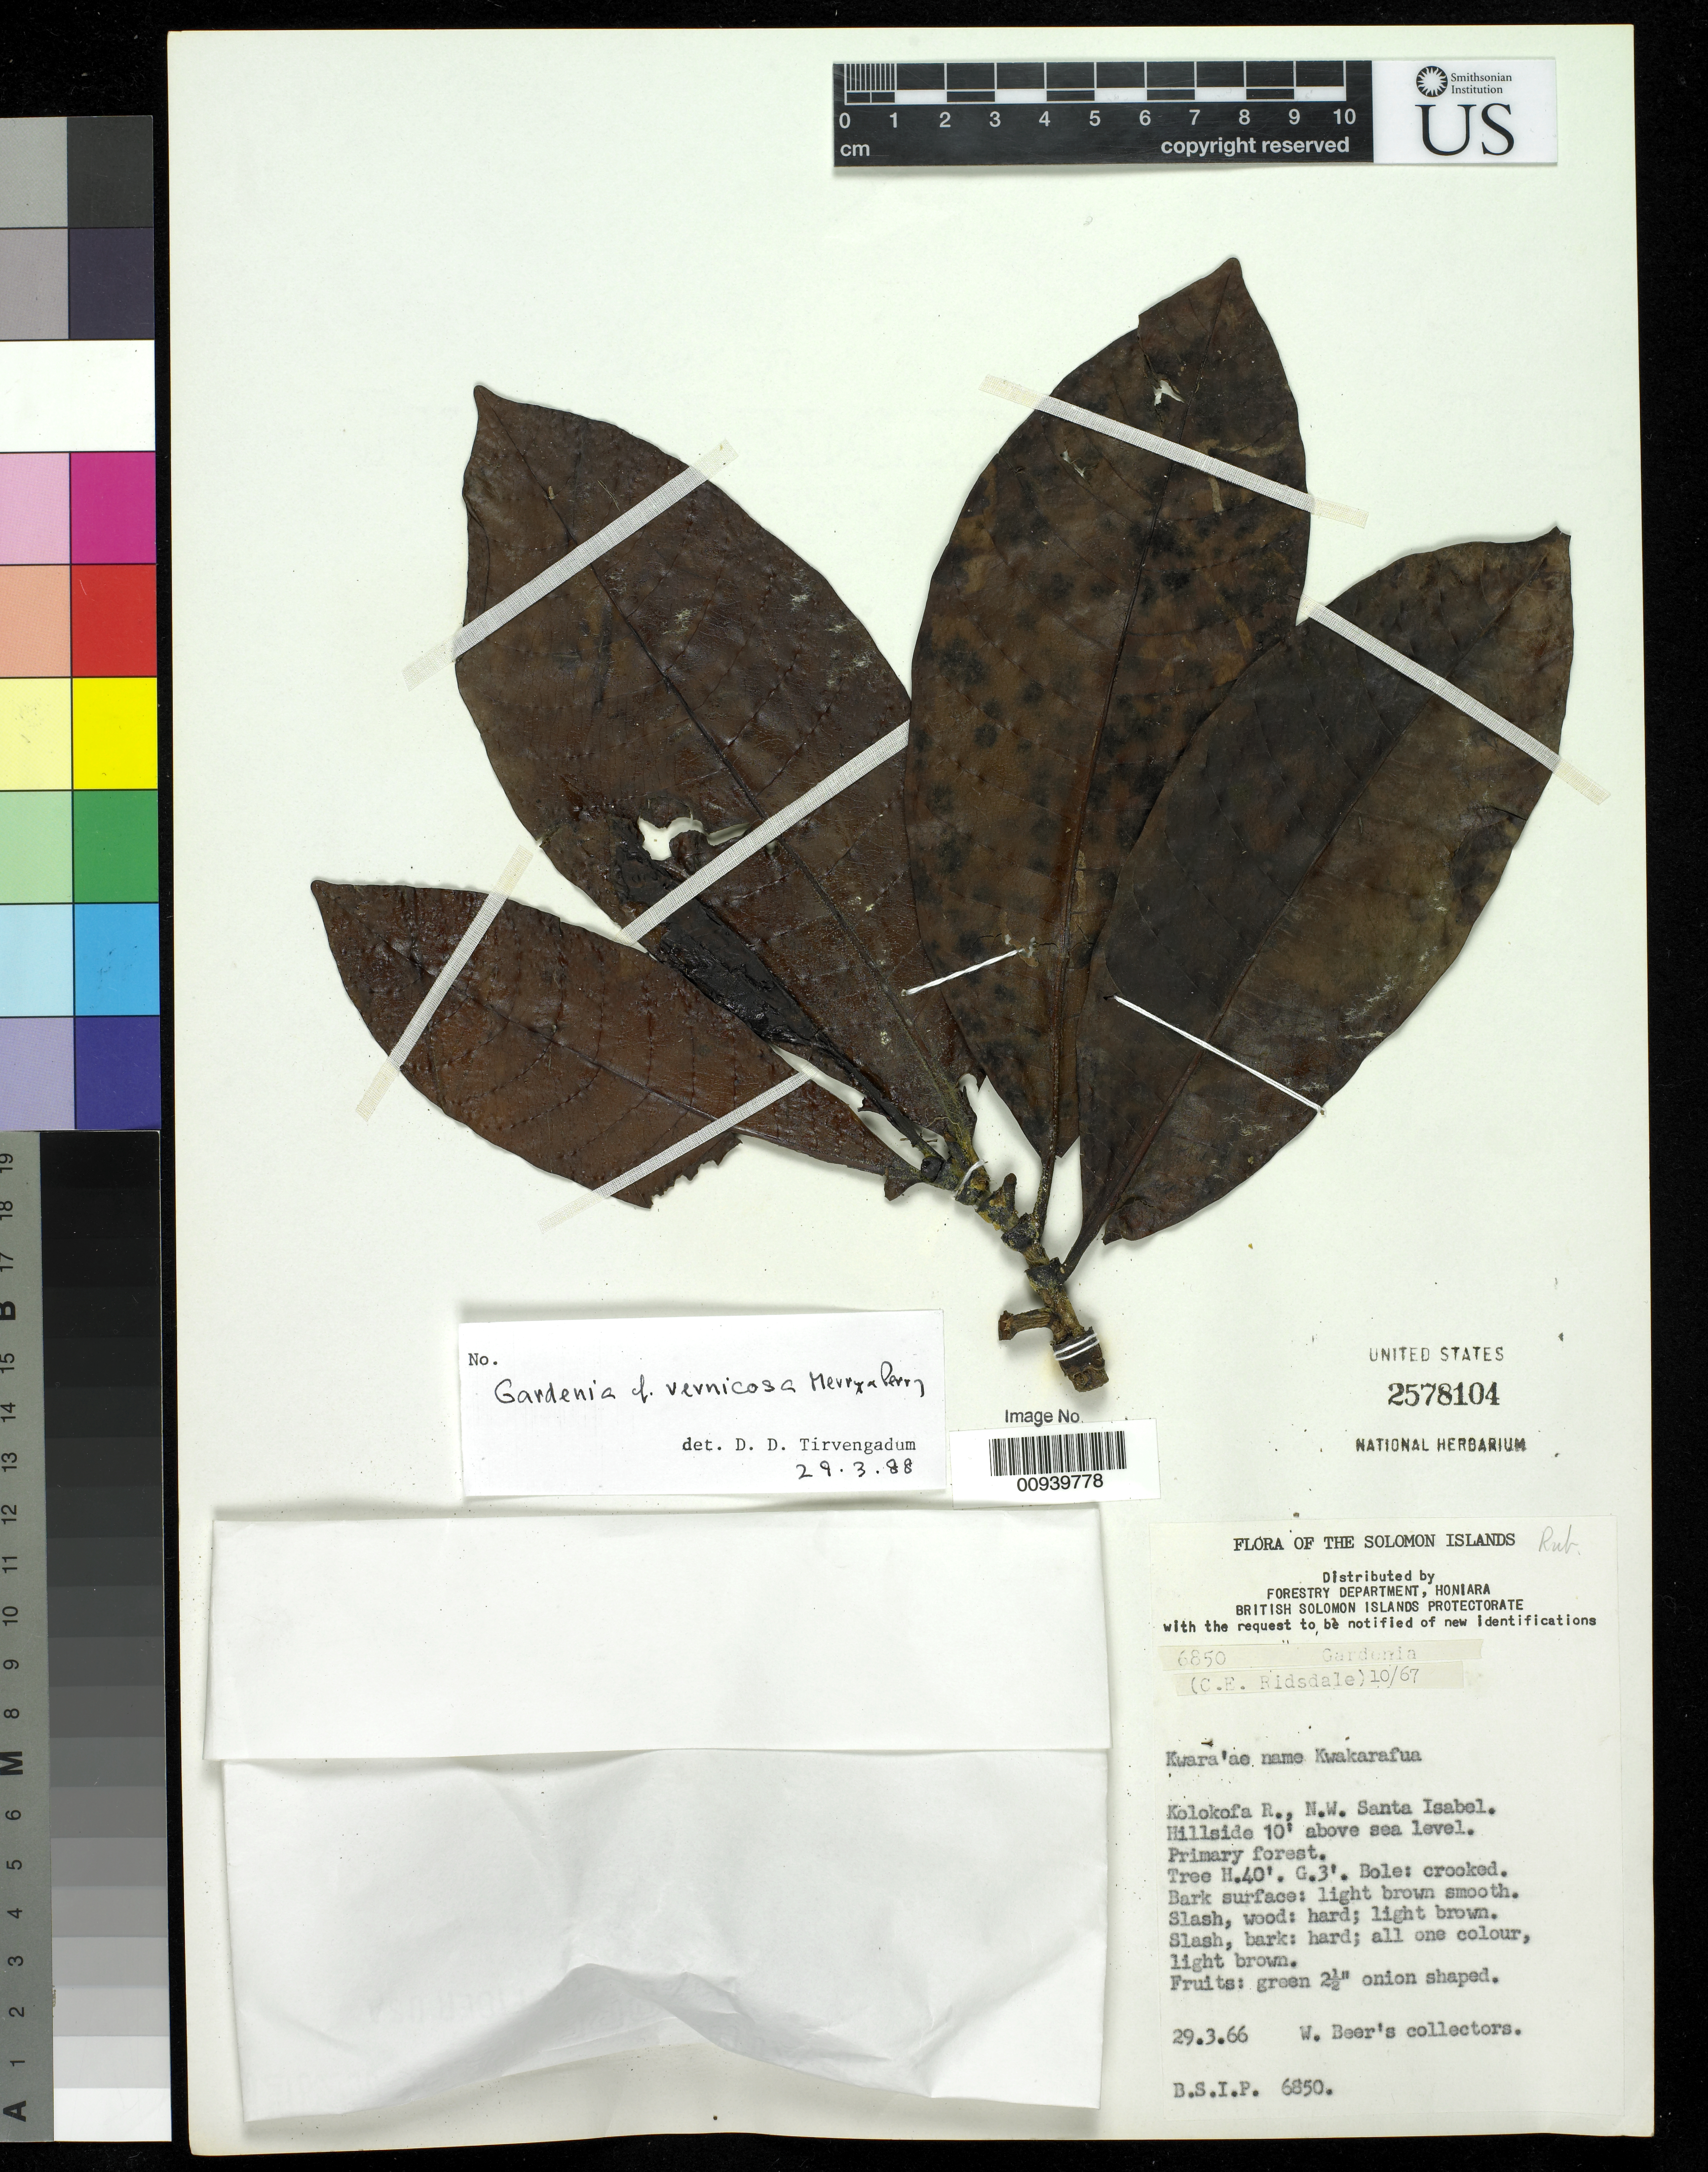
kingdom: Plantae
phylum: Tracheophyta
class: Magnoliopsida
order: Gentianales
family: Rubiaceae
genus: Gardenia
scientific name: Gardenia vernicosa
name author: Merr. & L.M. Perry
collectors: W. Beer's Collectors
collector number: BSIP 6850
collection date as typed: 29 Mar 1966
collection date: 1966-03-29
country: Solomon Islands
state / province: Isabel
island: Santa Isabel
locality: Kolokofa R.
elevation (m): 3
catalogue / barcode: US 2578104